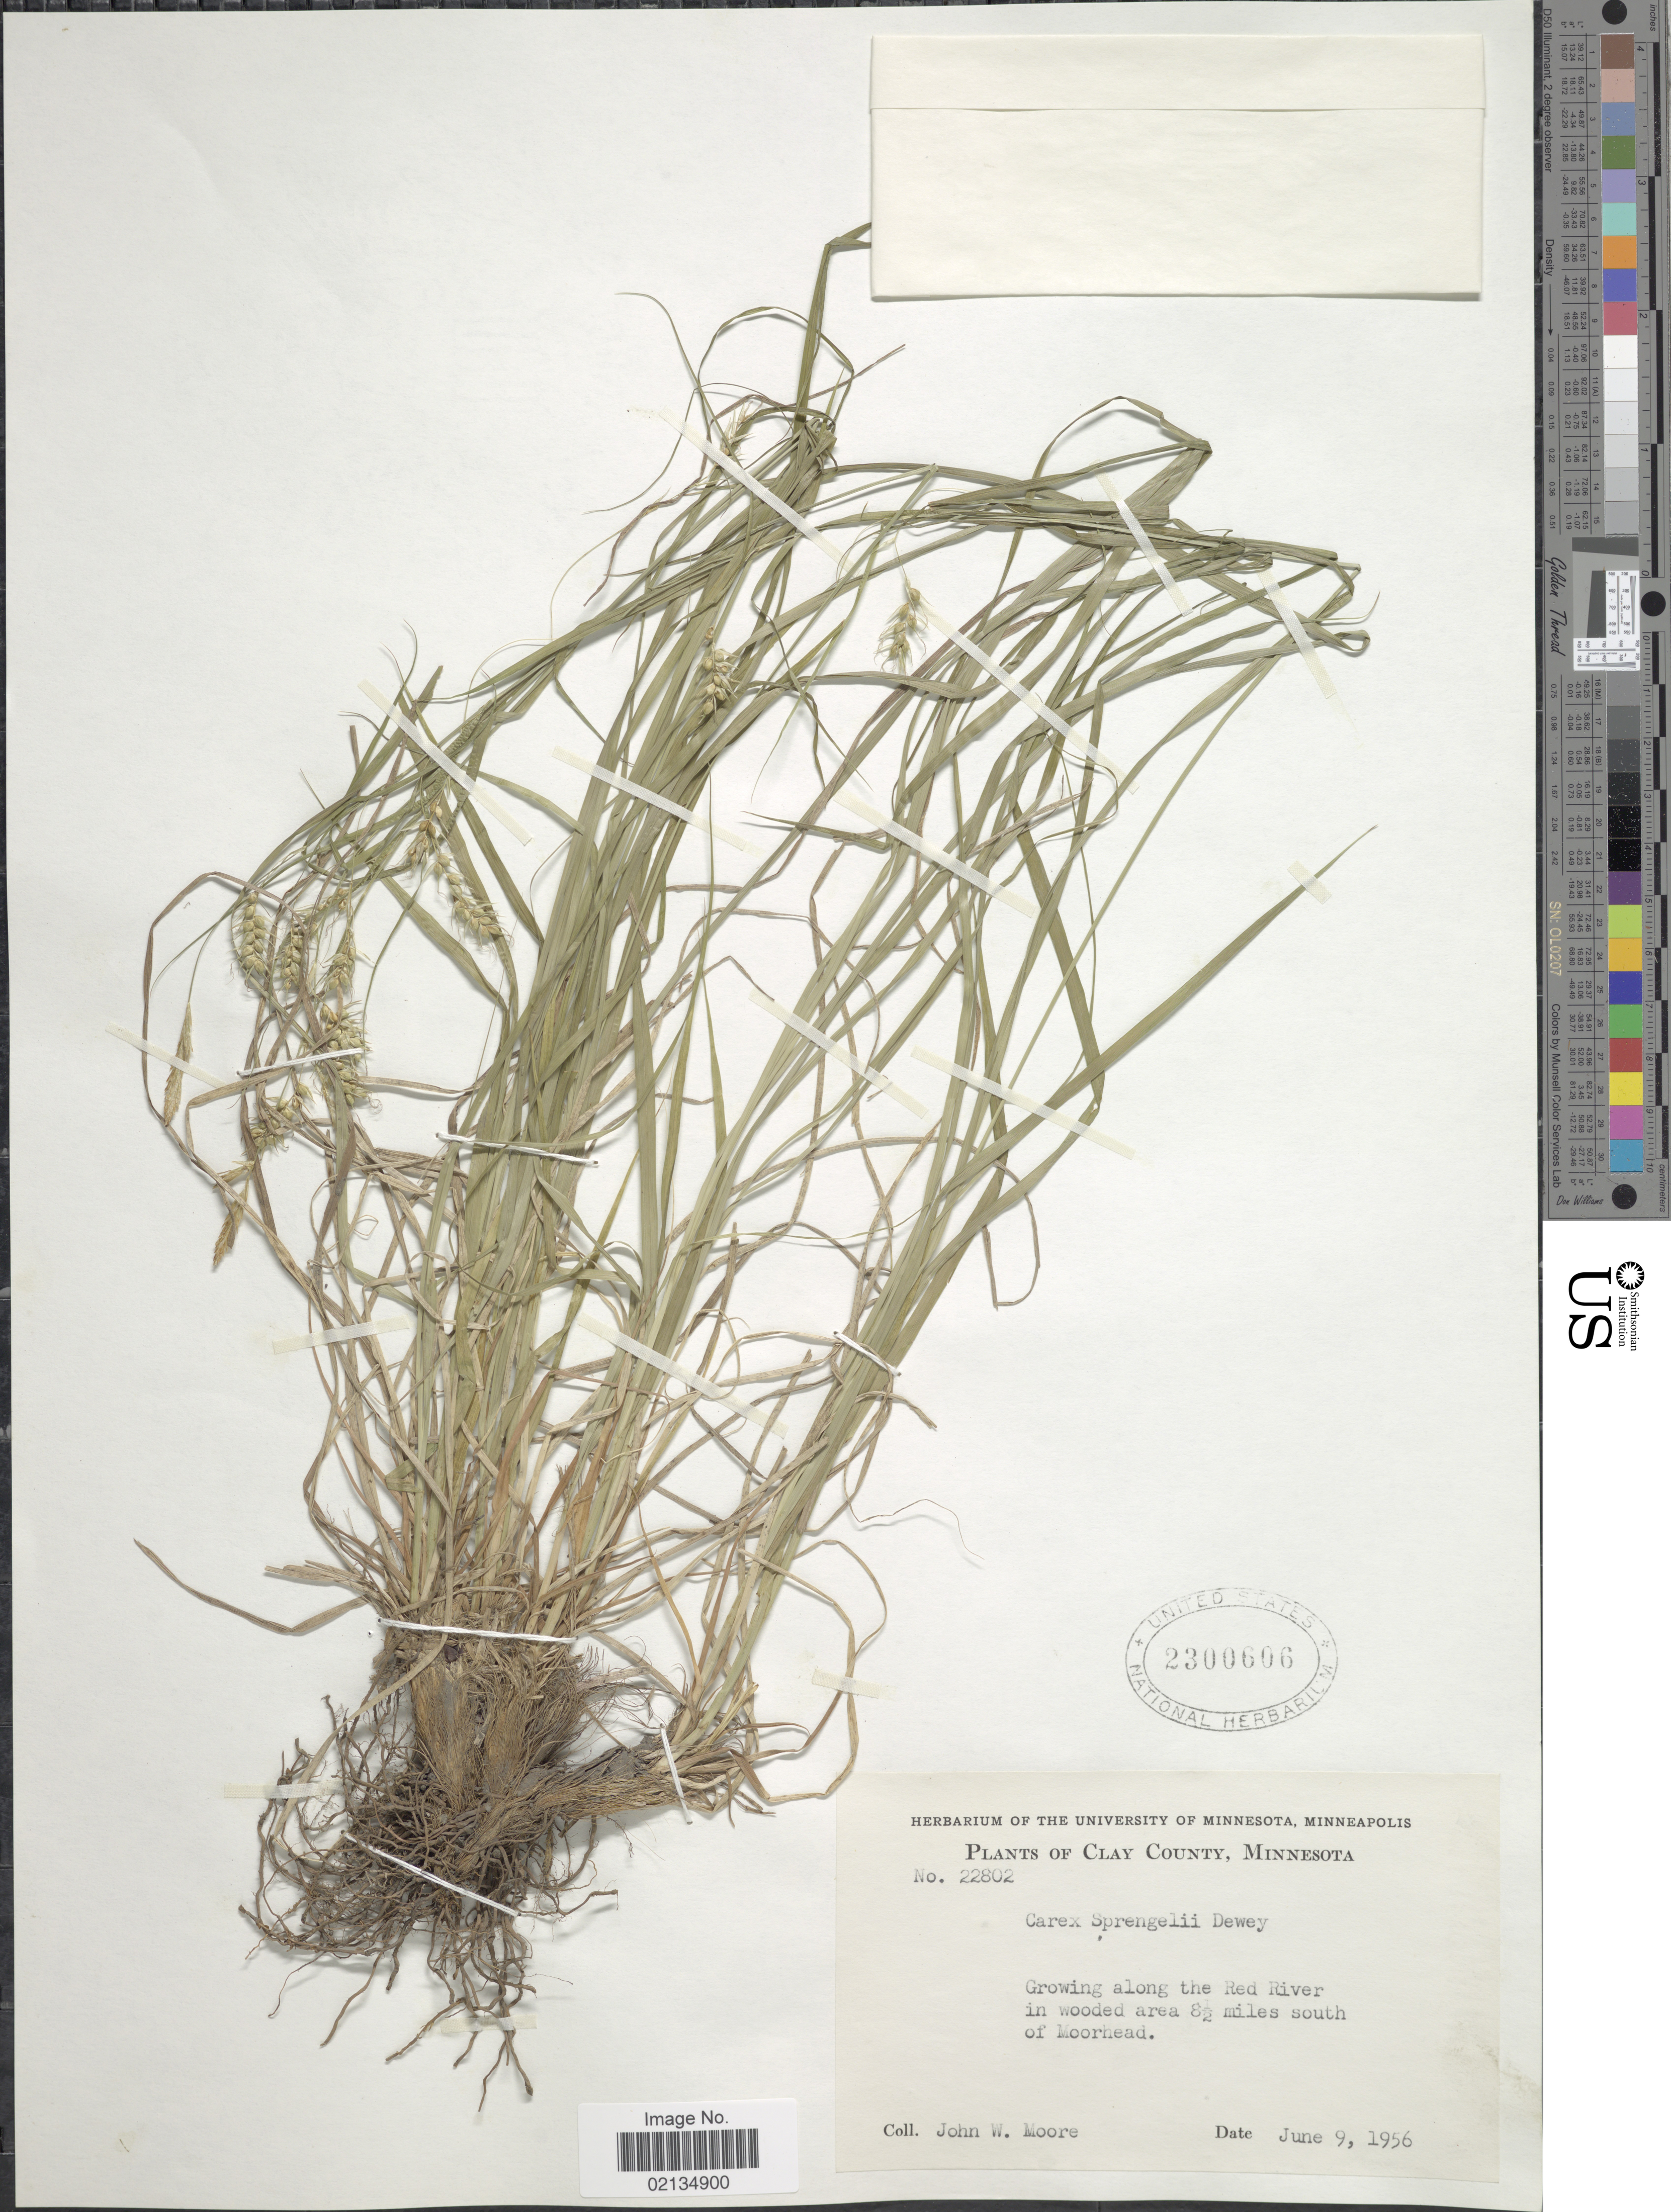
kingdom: Plantae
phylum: Tracheophyta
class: Liliopsida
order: Poales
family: Cyperaceae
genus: Carex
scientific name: Carex sprengelii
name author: Dewey ex Spreng.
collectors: J. Moore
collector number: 22802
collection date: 1956-06-09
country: United States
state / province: Minnesota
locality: Clay County, Minnesota, Growing along the Red River in wooded area 8½ miles south Moorhead.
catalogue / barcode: US 2300606